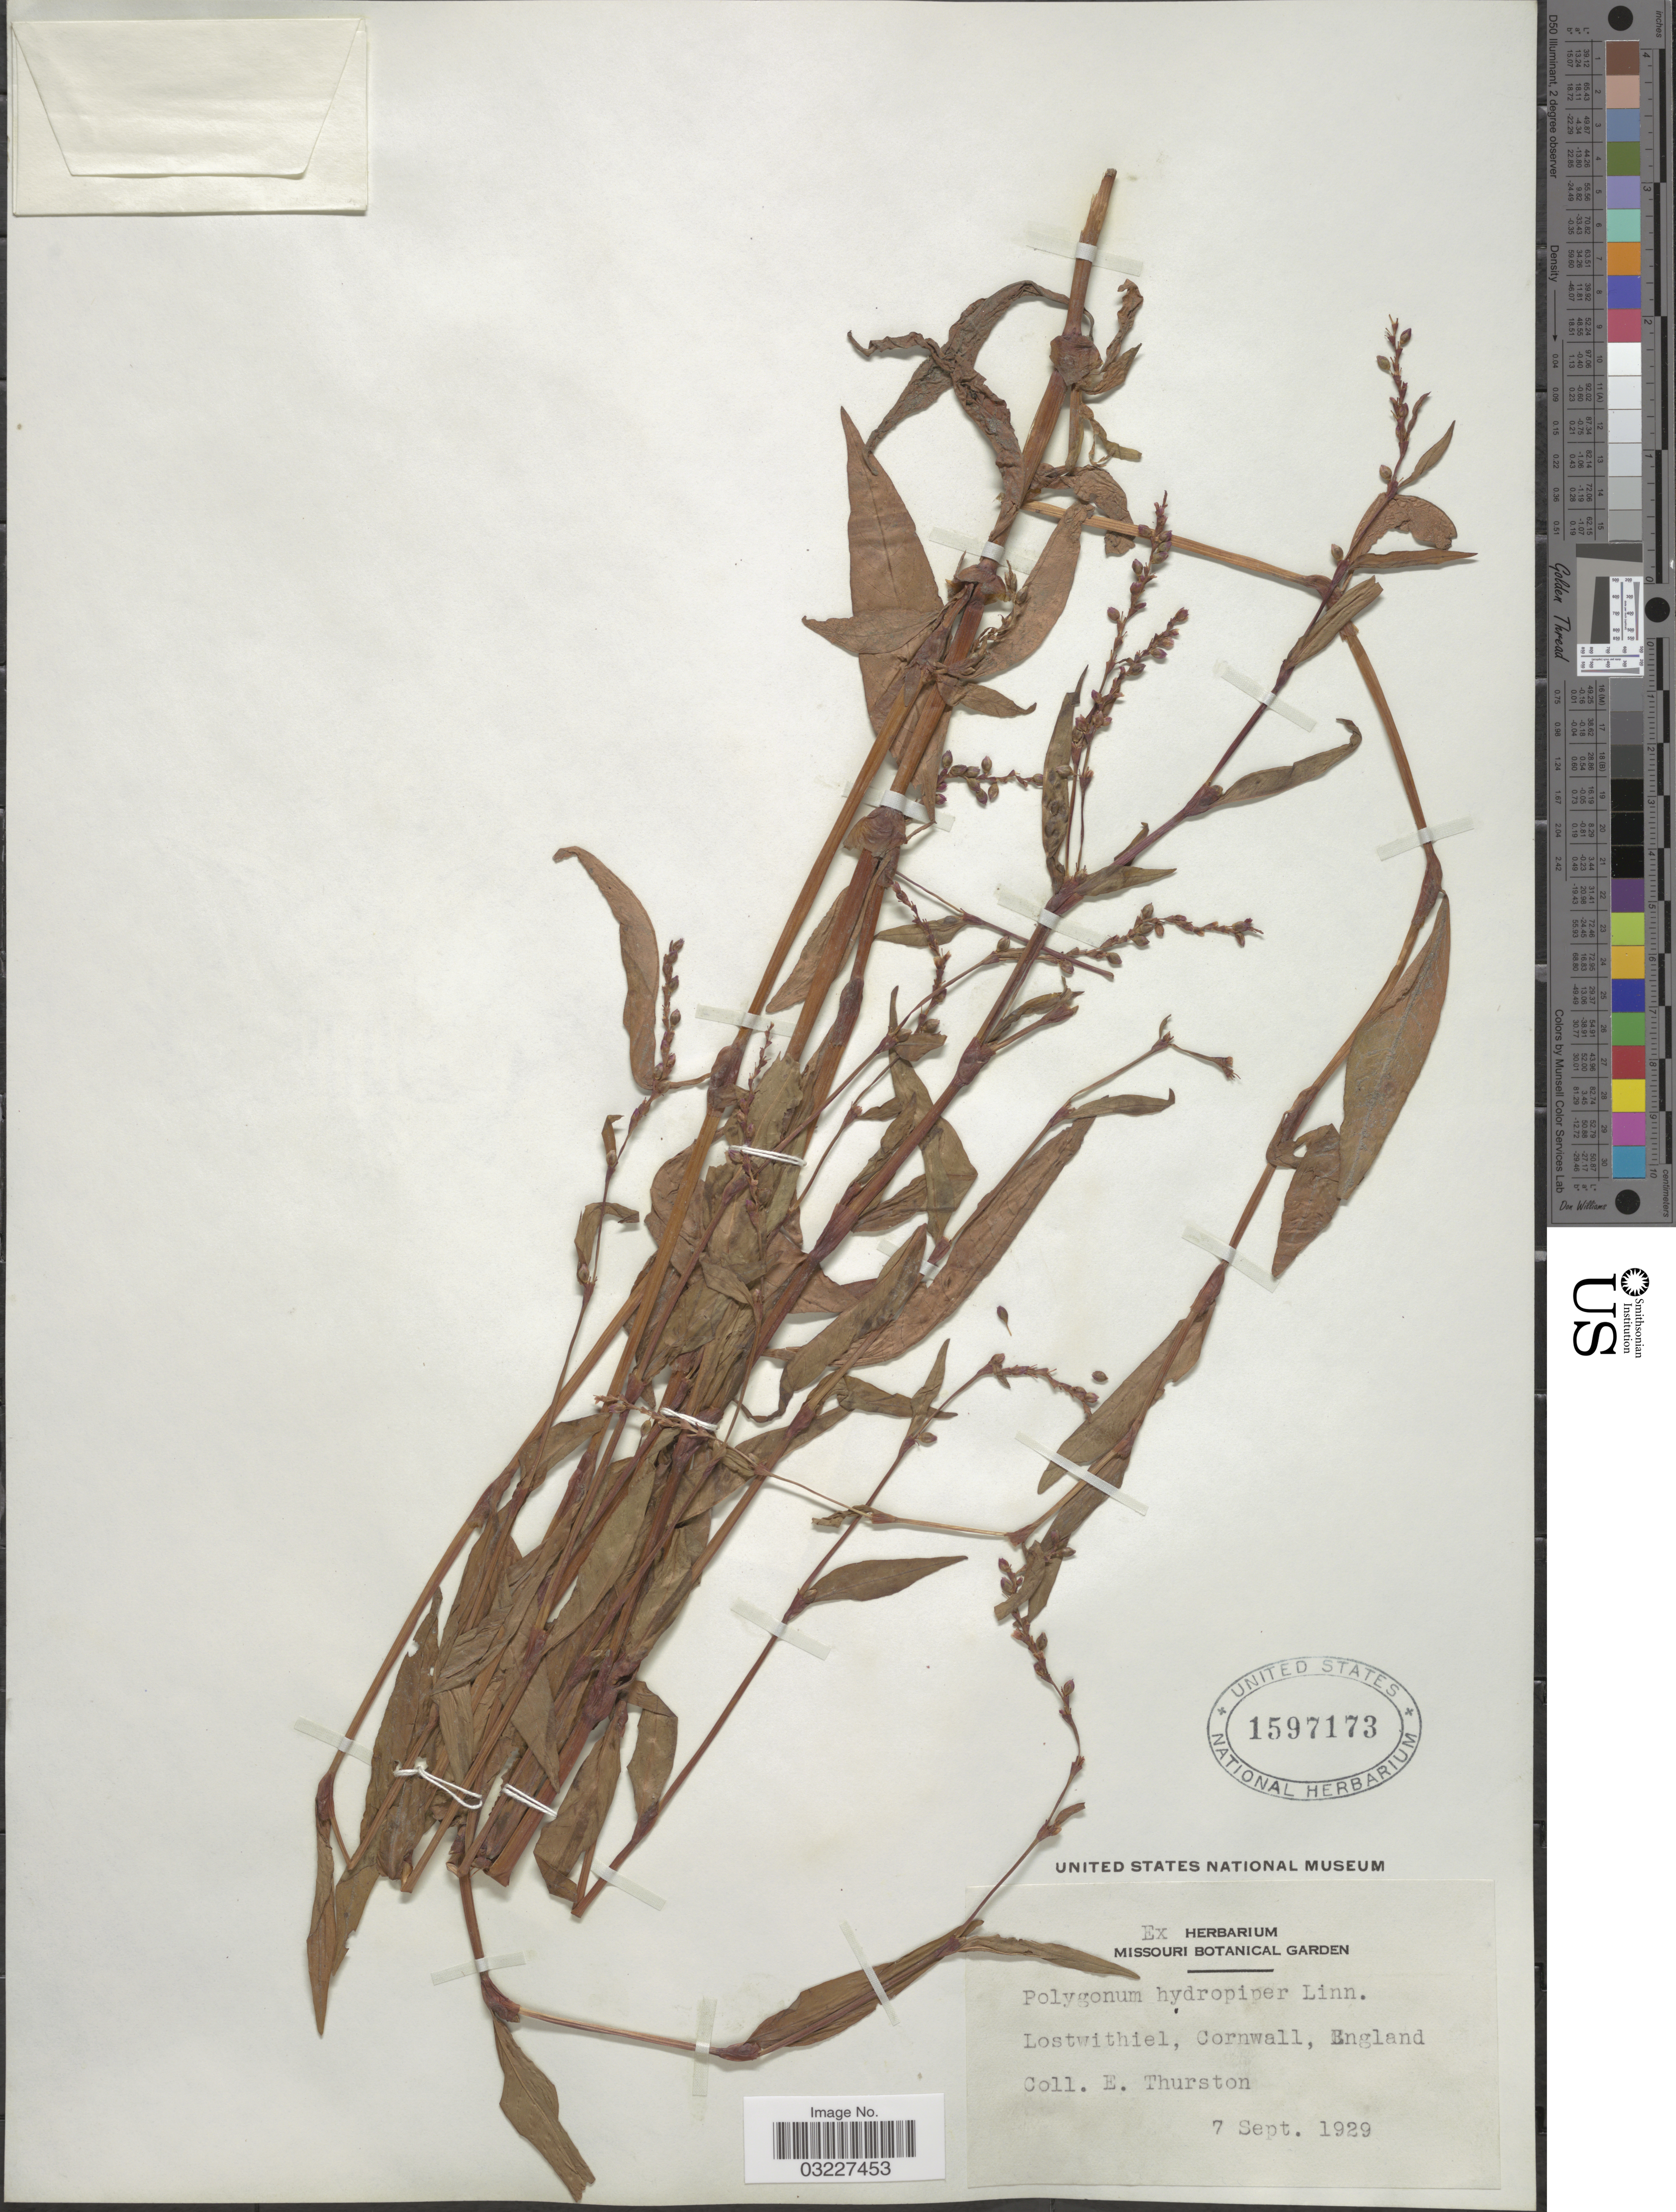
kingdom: Plantae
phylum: Tracheophyta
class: Magnoliopsida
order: Caryophyllales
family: Polygonaceae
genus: Polygonum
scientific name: Polygonum hydropiper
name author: L.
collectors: E. Thurston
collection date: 1929-09-07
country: United Kingdom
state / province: England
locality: Lostwithiel, Cornwall, England.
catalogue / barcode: US 1597173